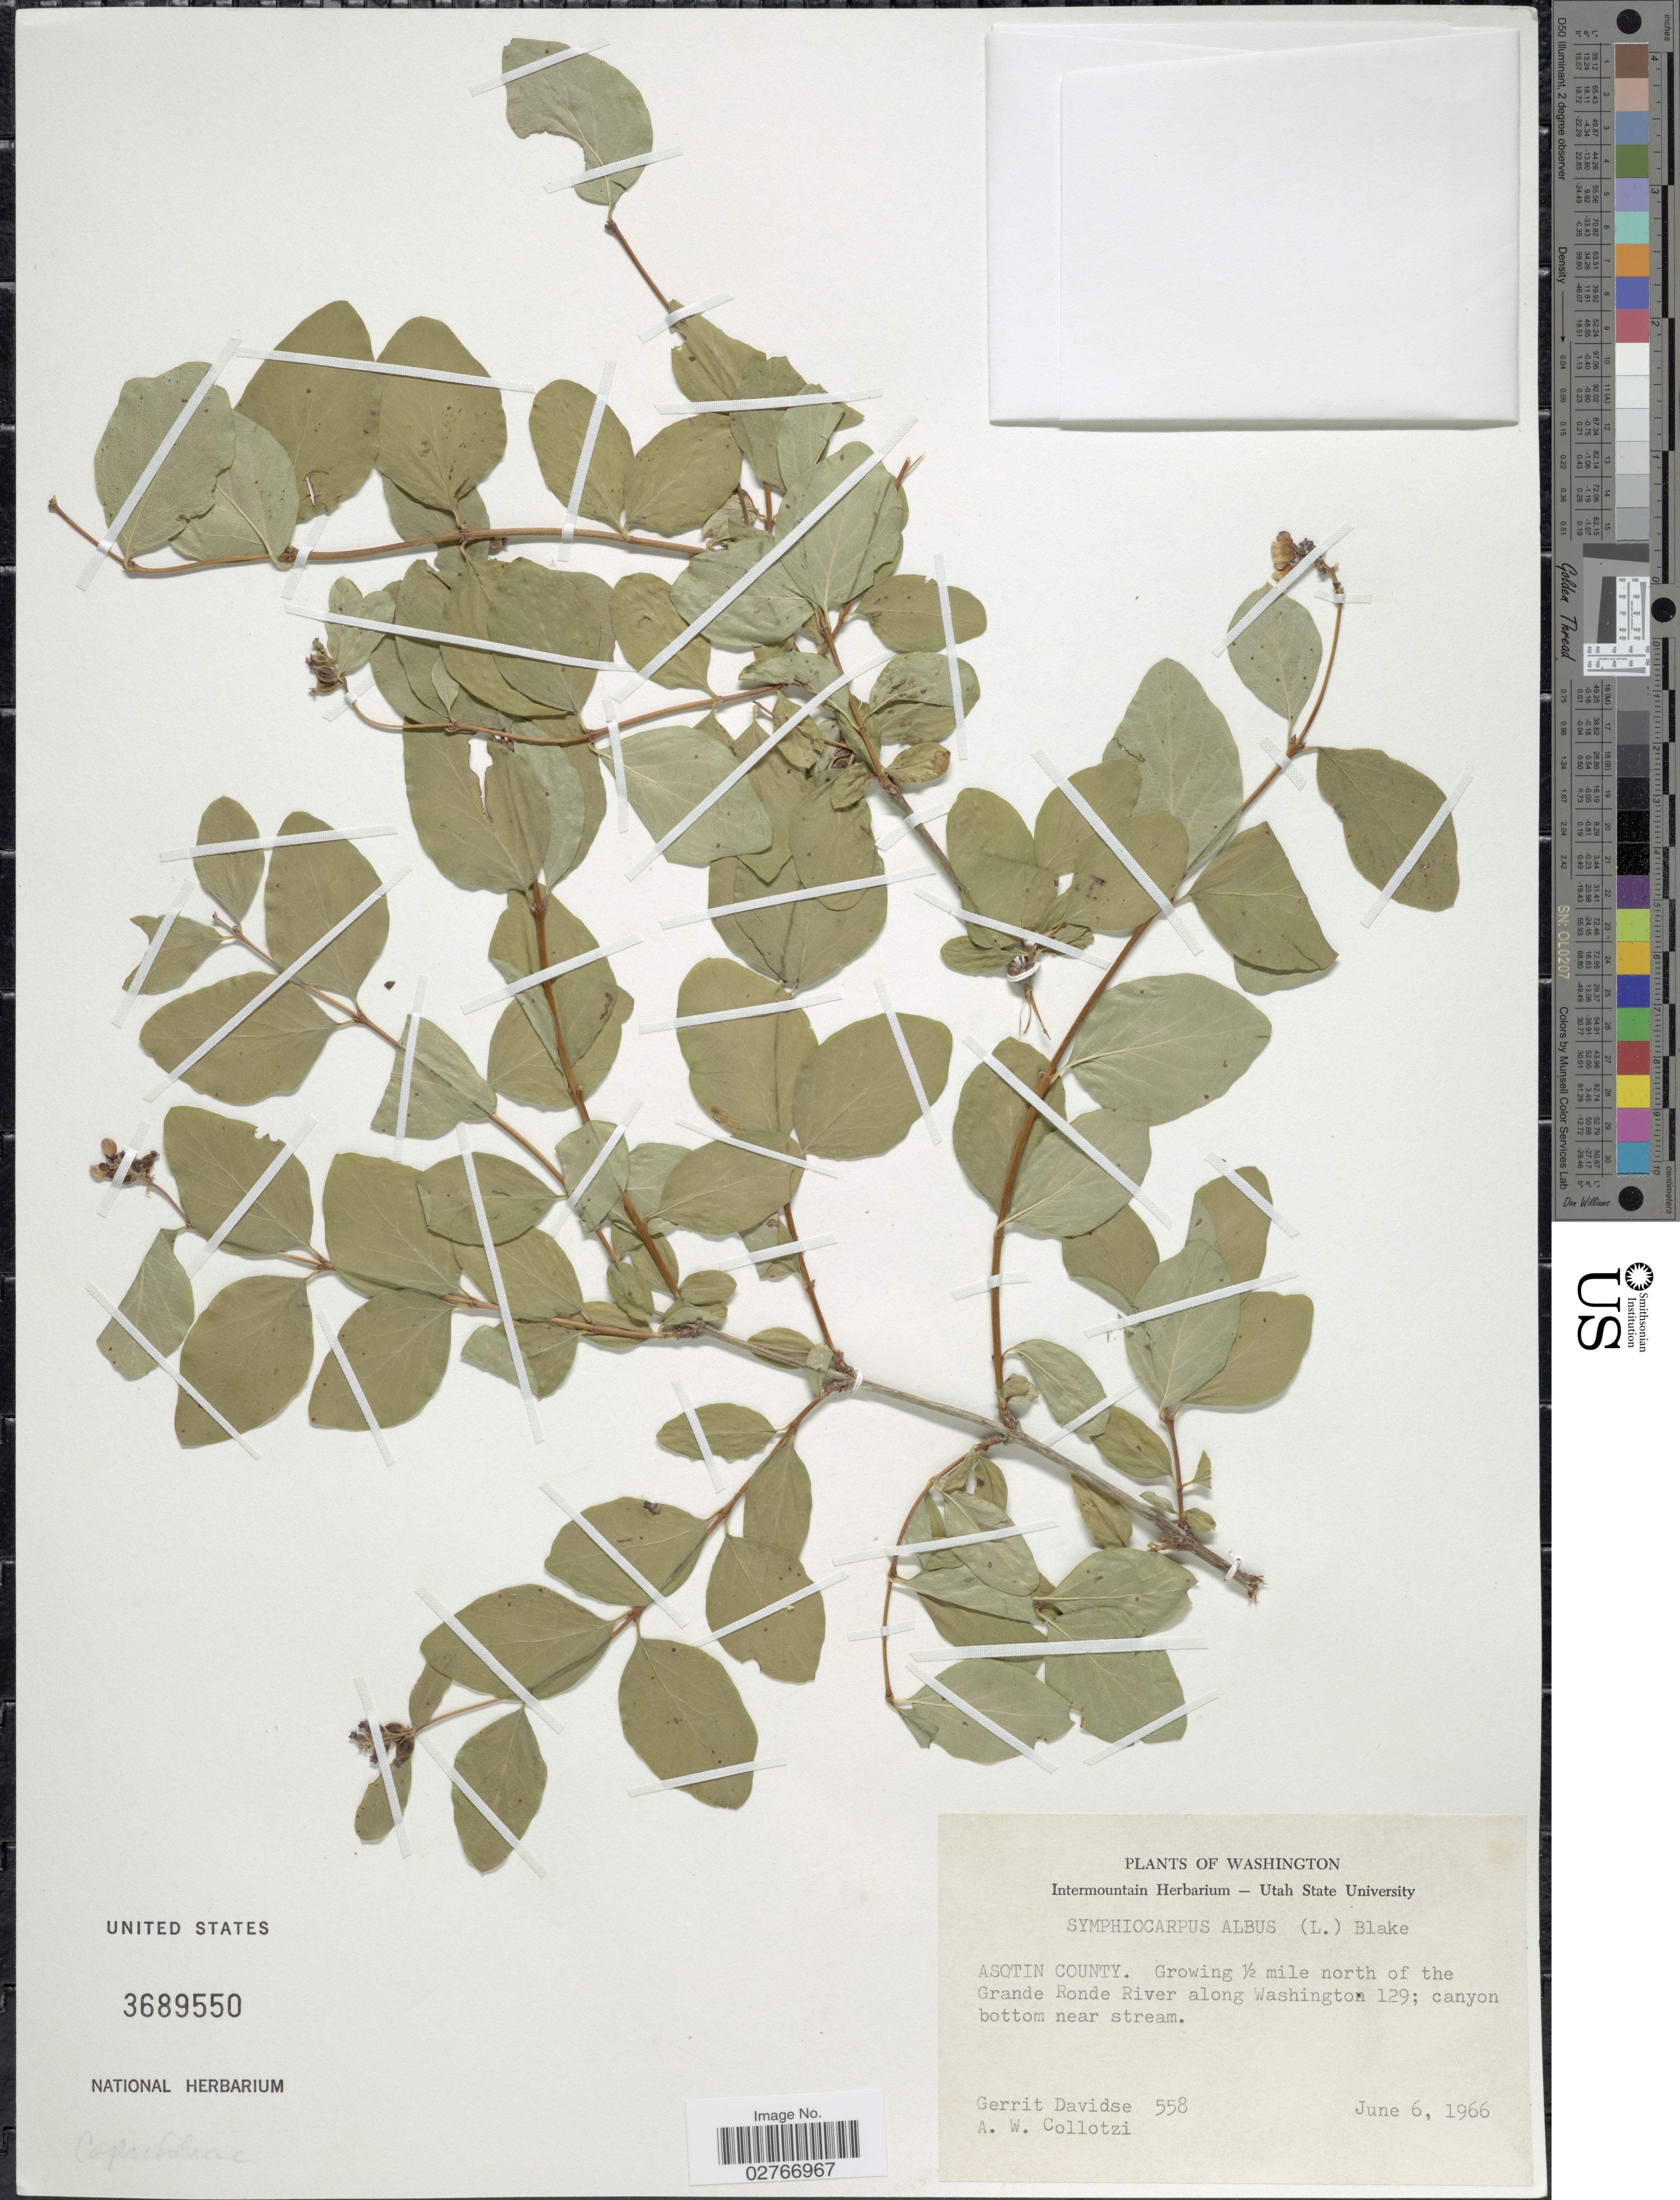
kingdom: Plantae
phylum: Tracheophyta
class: Magnoliopsida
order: Dipsacales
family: Caprifoliaceae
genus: Symphoricarpos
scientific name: Symphoricarpos albus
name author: (L.) S.F. Blake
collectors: G. Davidse & A. W. Collotzi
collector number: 558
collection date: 1966-06-06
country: United States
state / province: Washington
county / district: Asotin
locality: Asotin County. Growing ½ mile north of the Grande Ronde River along Washington 129.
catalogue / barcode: US 3689550